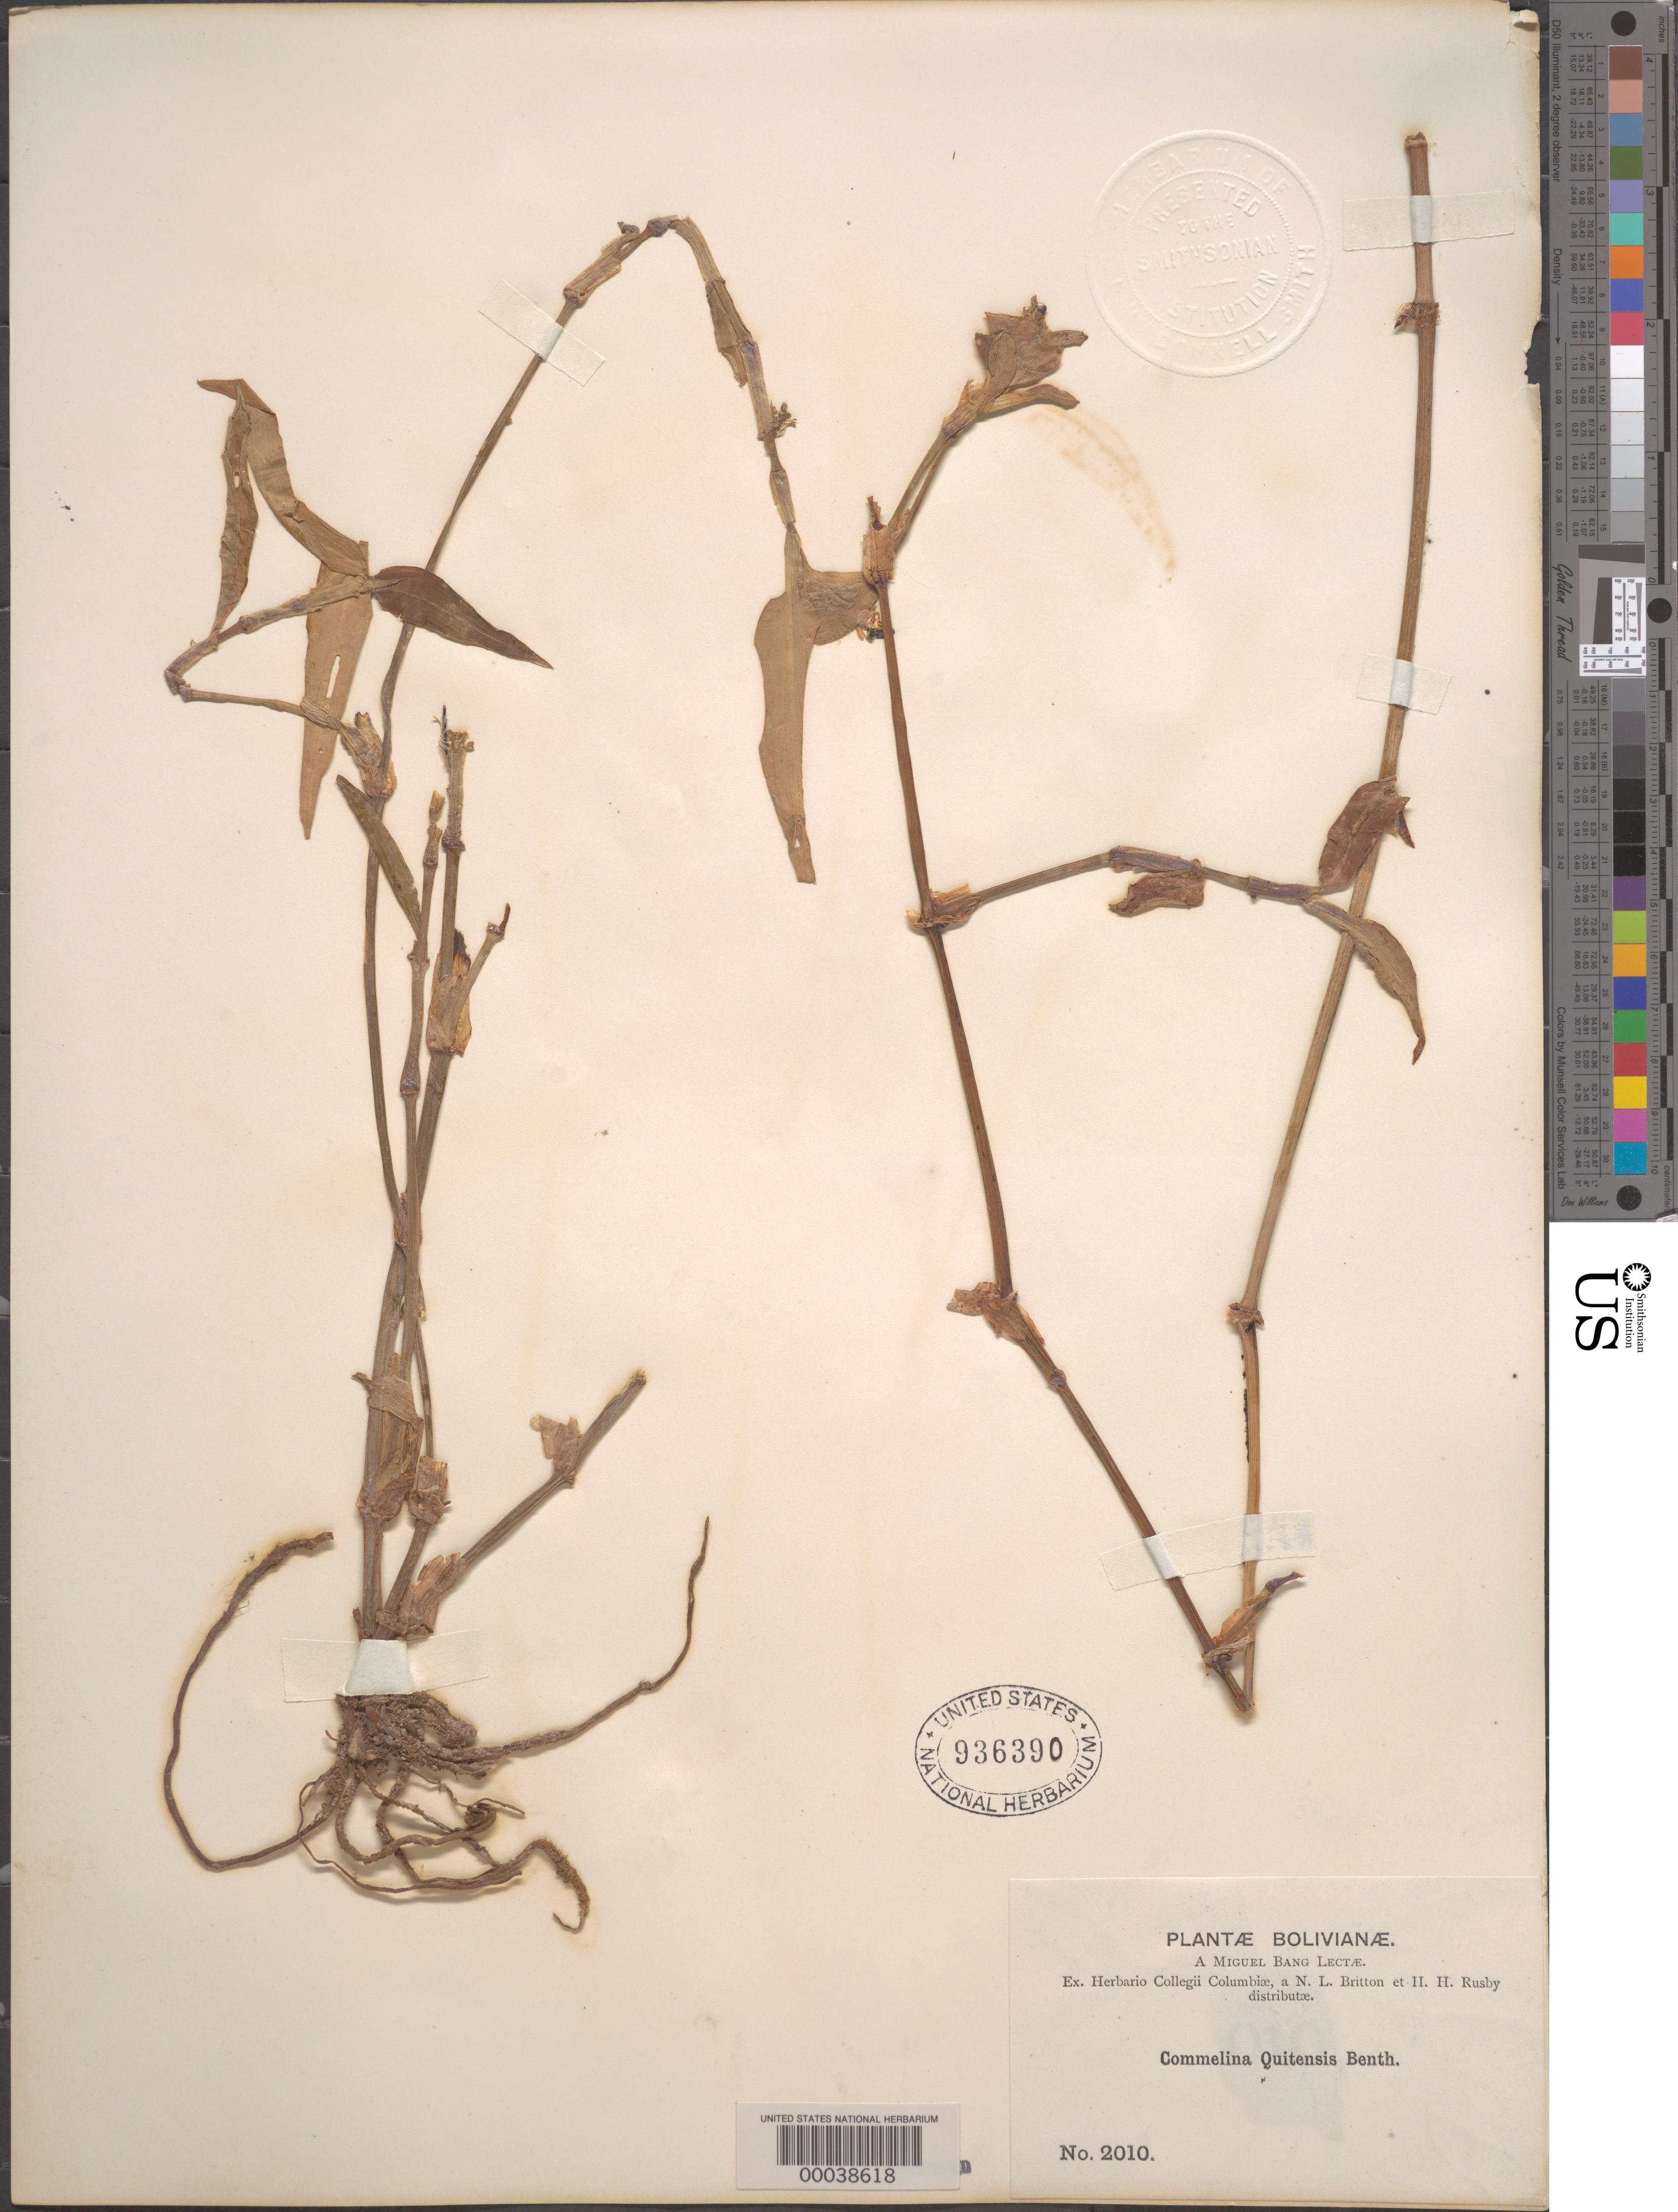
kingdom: Plantae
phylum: Tracheophyta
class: Liliopsida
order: Commelinales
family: Commelinaceae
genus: Commelina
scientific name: Commelina erecta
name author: L.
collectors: M. Bang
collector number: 2010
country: Bolivia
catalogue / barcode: US 936390